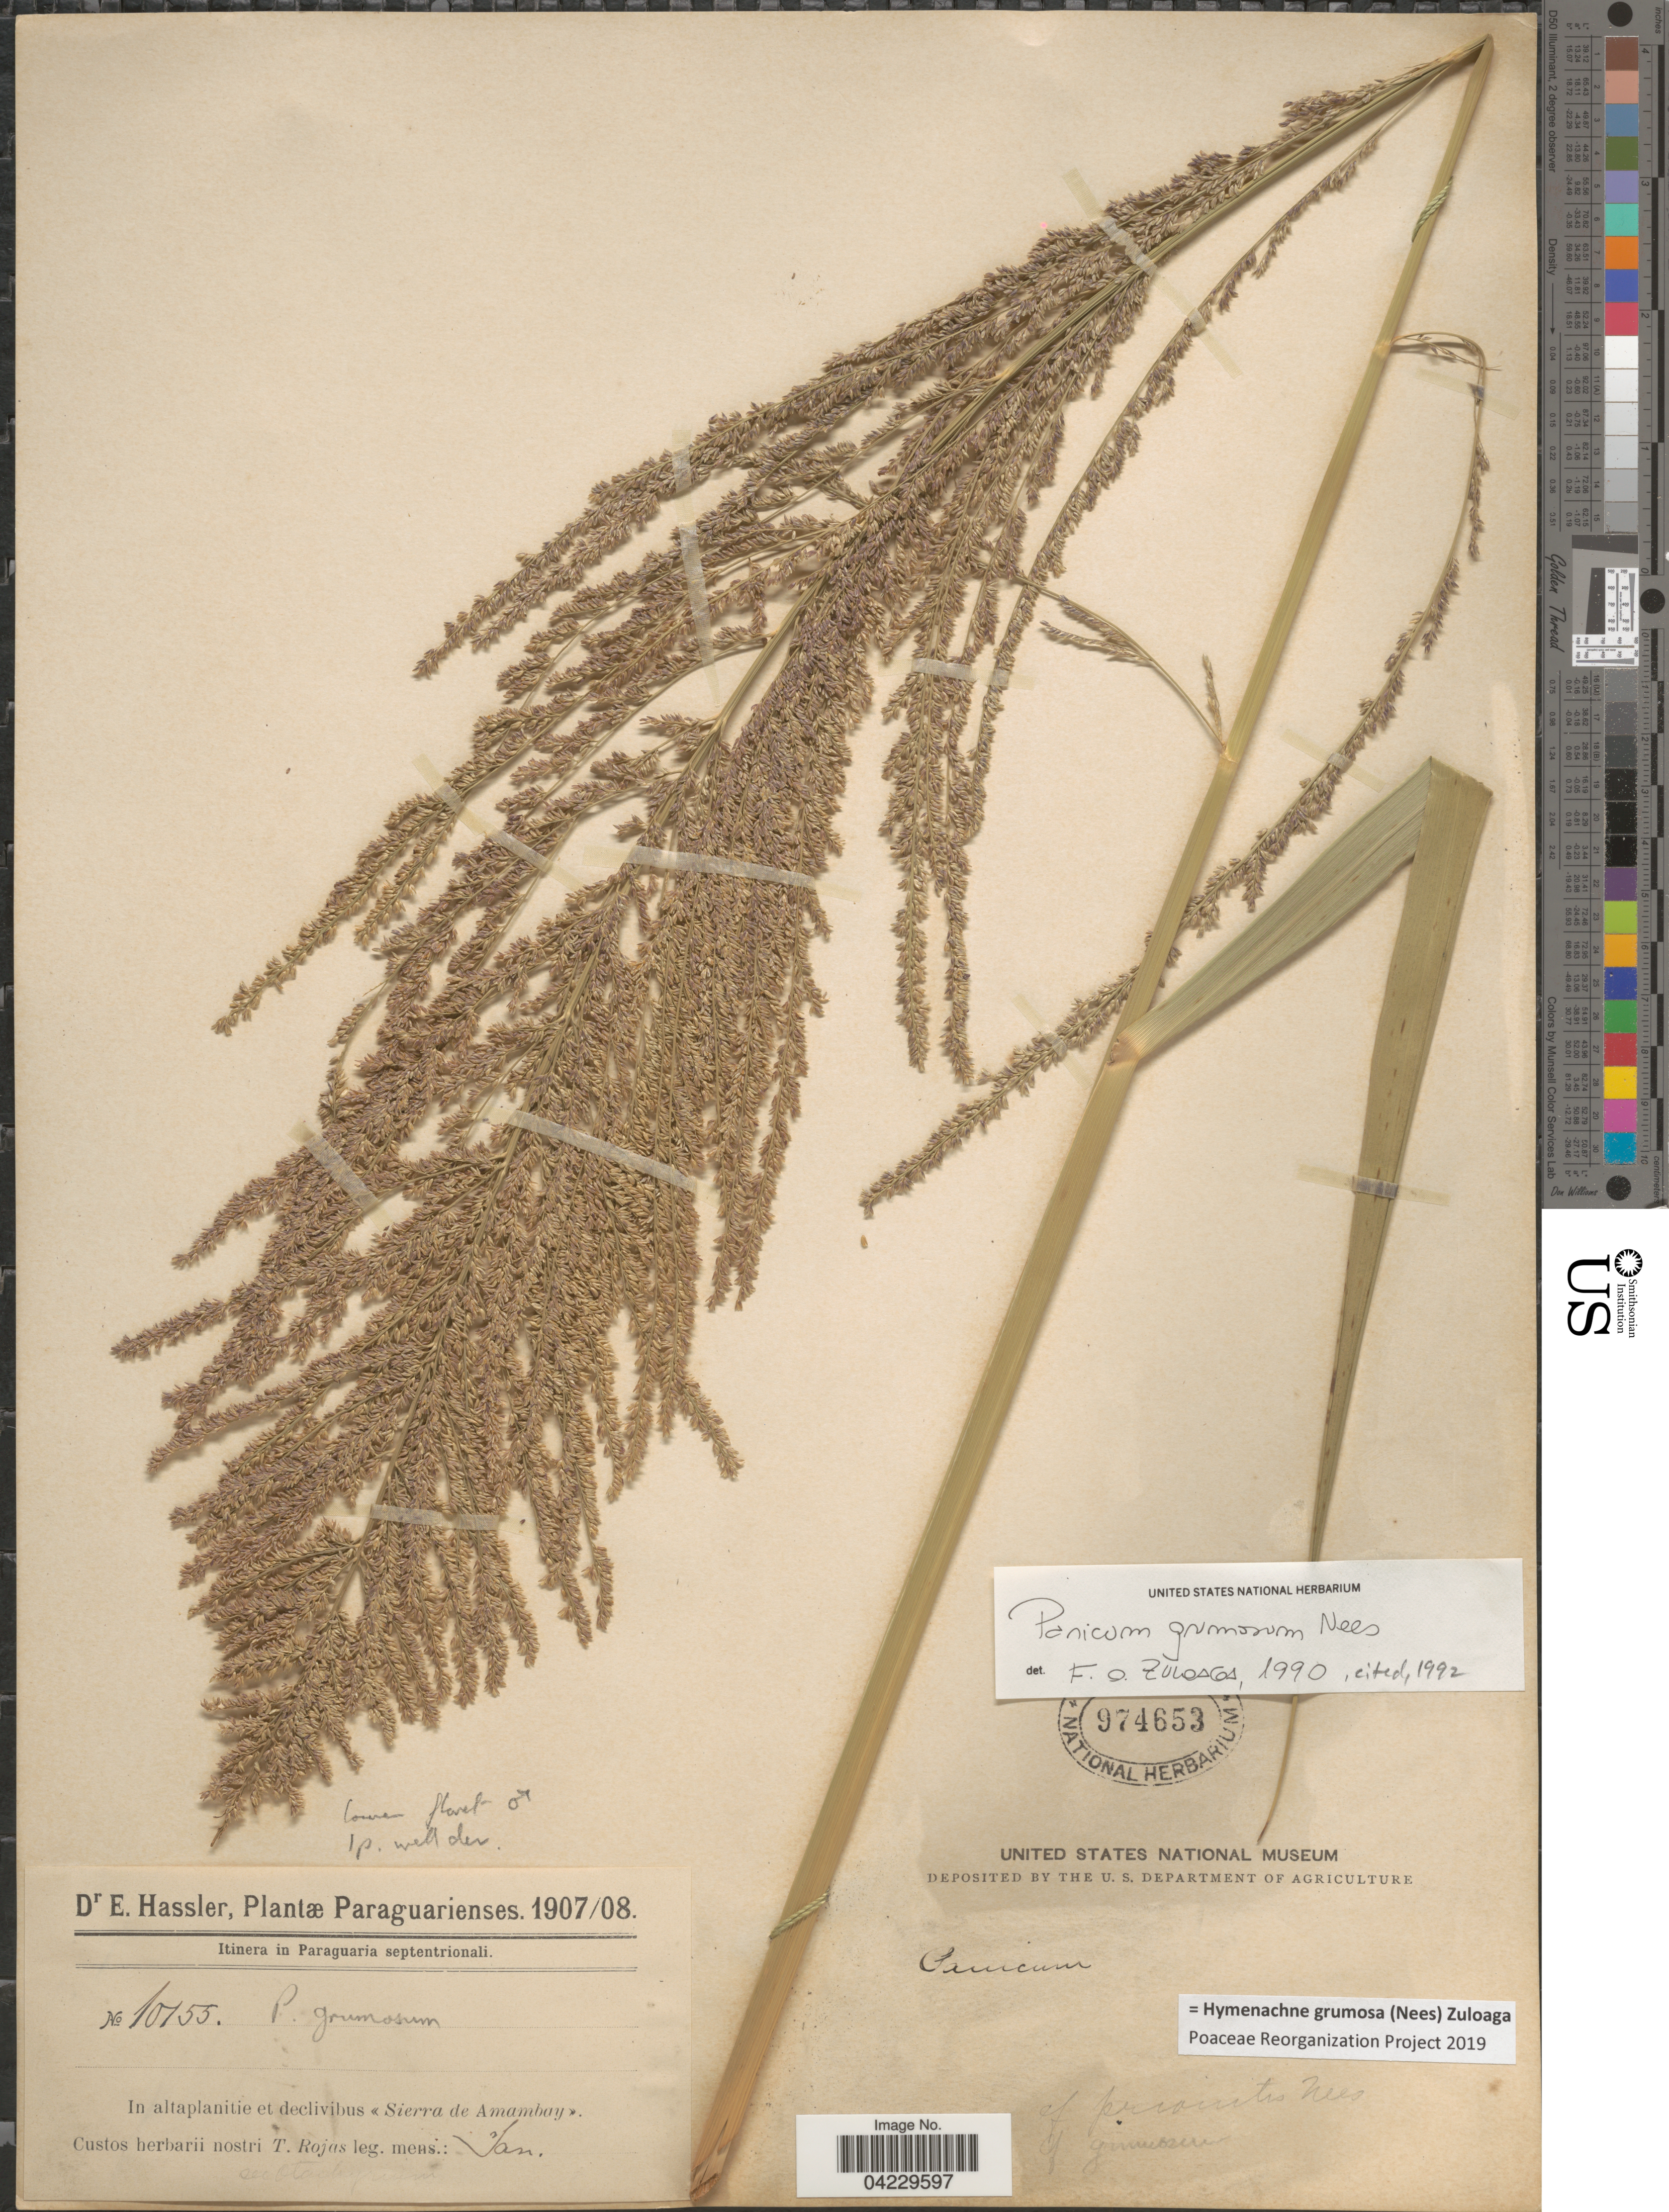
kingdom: Plantae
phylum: Tracheophyta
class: Liliopsida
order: Poales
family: Poaceae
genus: Hymenachne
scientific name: Hymenachne grumosa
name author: (Nees) Zuloaga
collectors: E. Hassler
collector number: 10155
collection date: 1907-01/1908-01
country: Paraguay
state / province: Amambay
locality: Itinera in Paraguaria septentrionali. In altaplanitie et declivibus <Sierra de Amambay>.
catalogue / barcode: US 974653